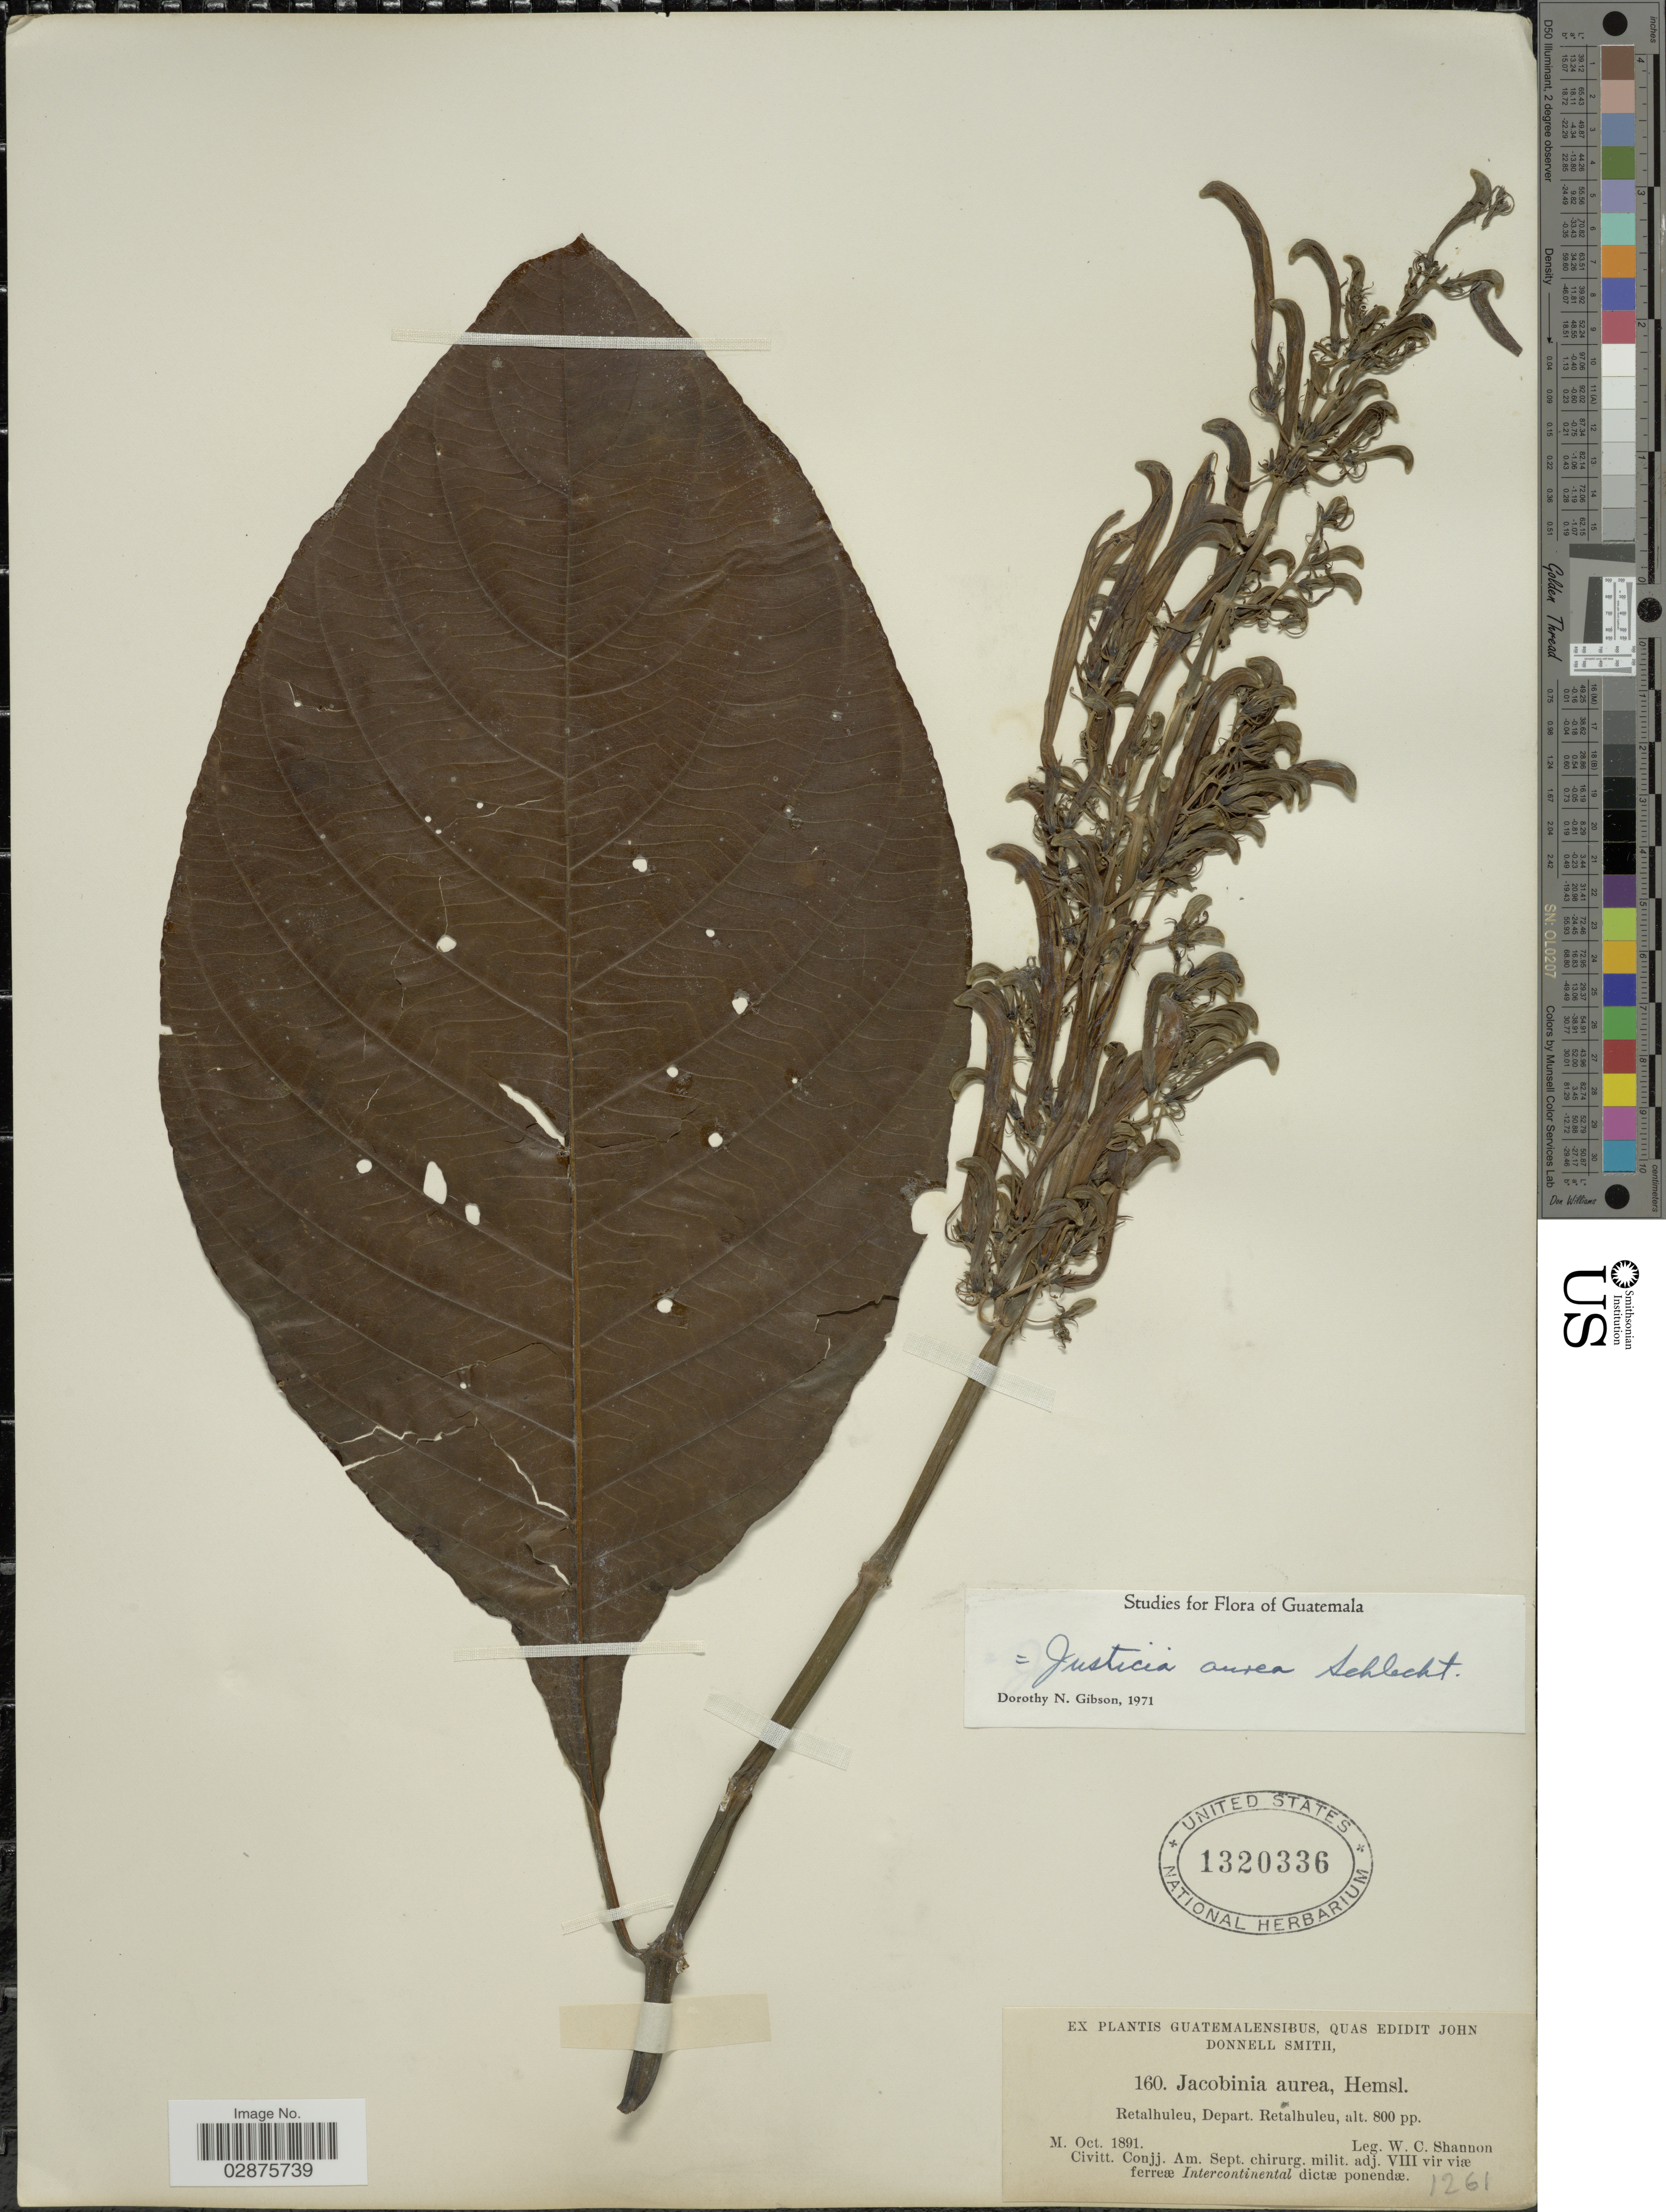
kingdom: Plantae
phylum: Tracheophyta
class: Magnoliopsida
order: Lamiales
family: Acanthaceae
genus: Justicia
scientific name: Justicia aurea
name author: Schltdl.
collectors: W. C. Shannon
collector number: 160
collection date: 1891-10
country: Guatemala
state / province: Retalhuleu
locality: Retalhuleu. Depart. Retalhuleu.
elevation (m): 244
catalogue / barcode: US 1320336